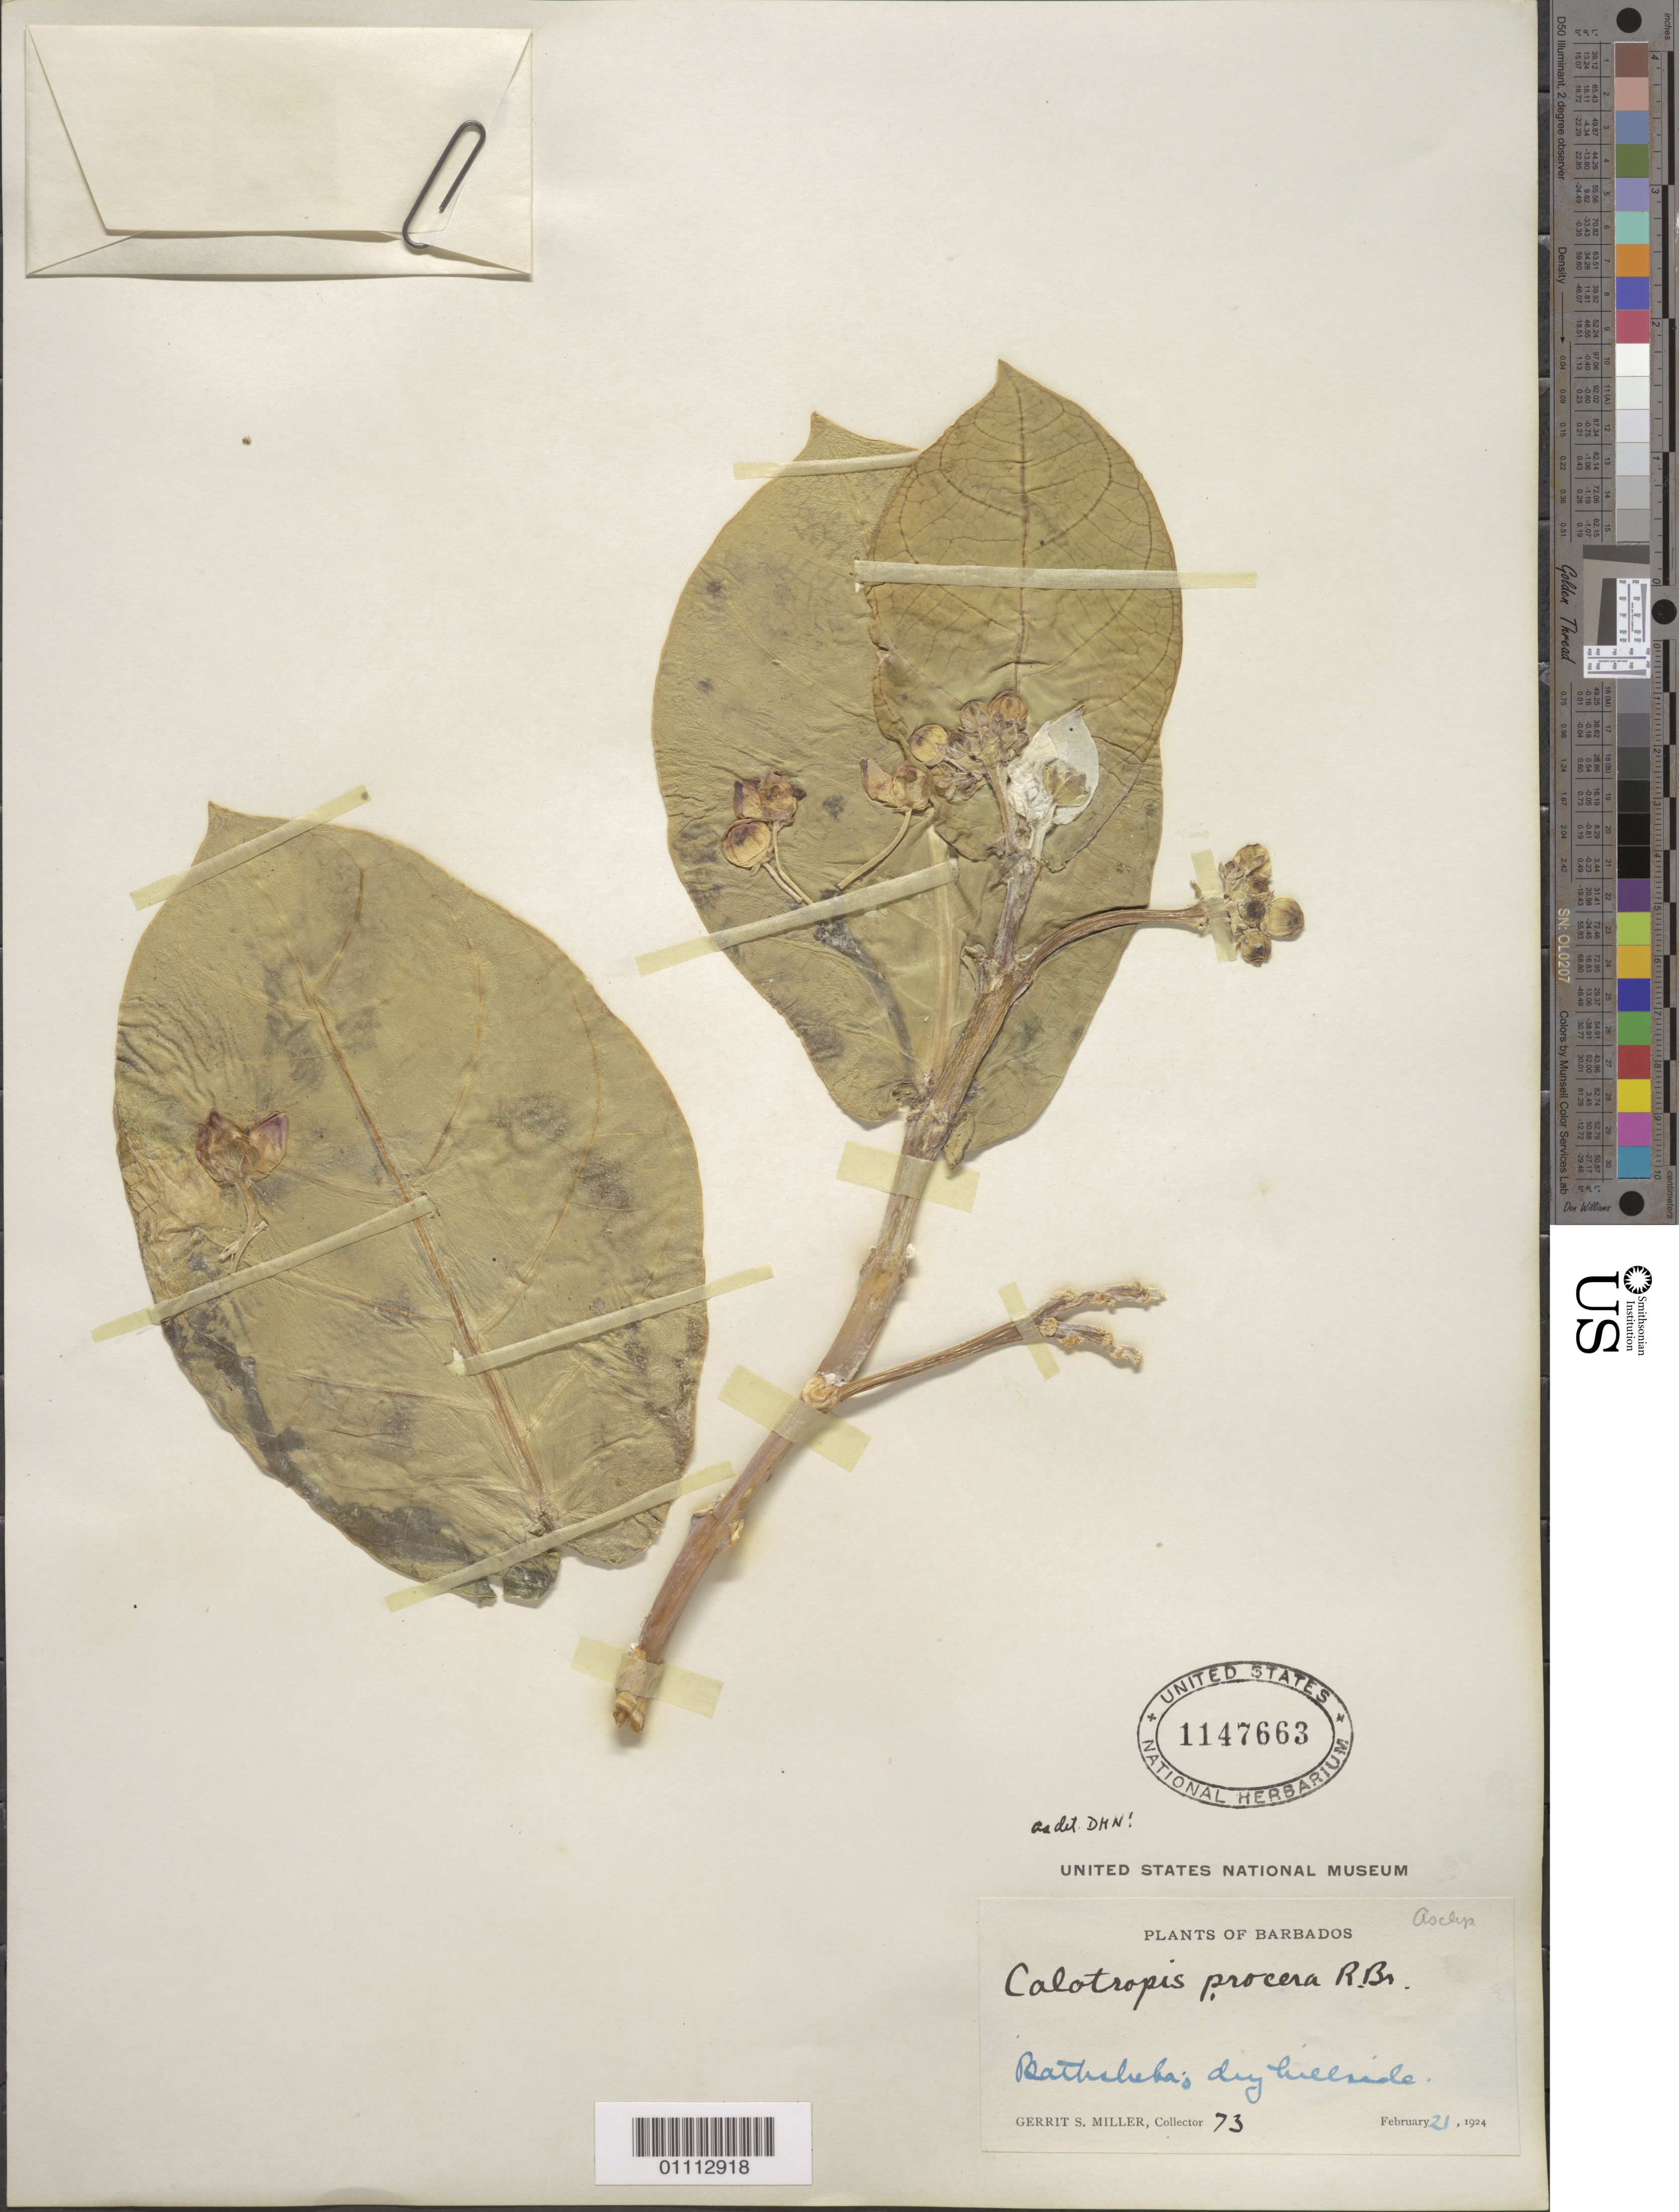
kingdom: Plantae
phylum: Tracheophyta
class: Magnoliopsida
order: Gentianales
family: Apocynaceae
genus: Calotropis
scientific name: Calotropis procera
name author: (Aiton) W.T. Aiton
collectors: G. S. Miller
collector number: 73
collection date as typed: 21 Feb 1904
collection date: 1904-02-21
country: Barbados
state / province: Saint Joseph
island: Barbados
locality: Batsheba's dry hillside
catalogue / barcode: US 1147663